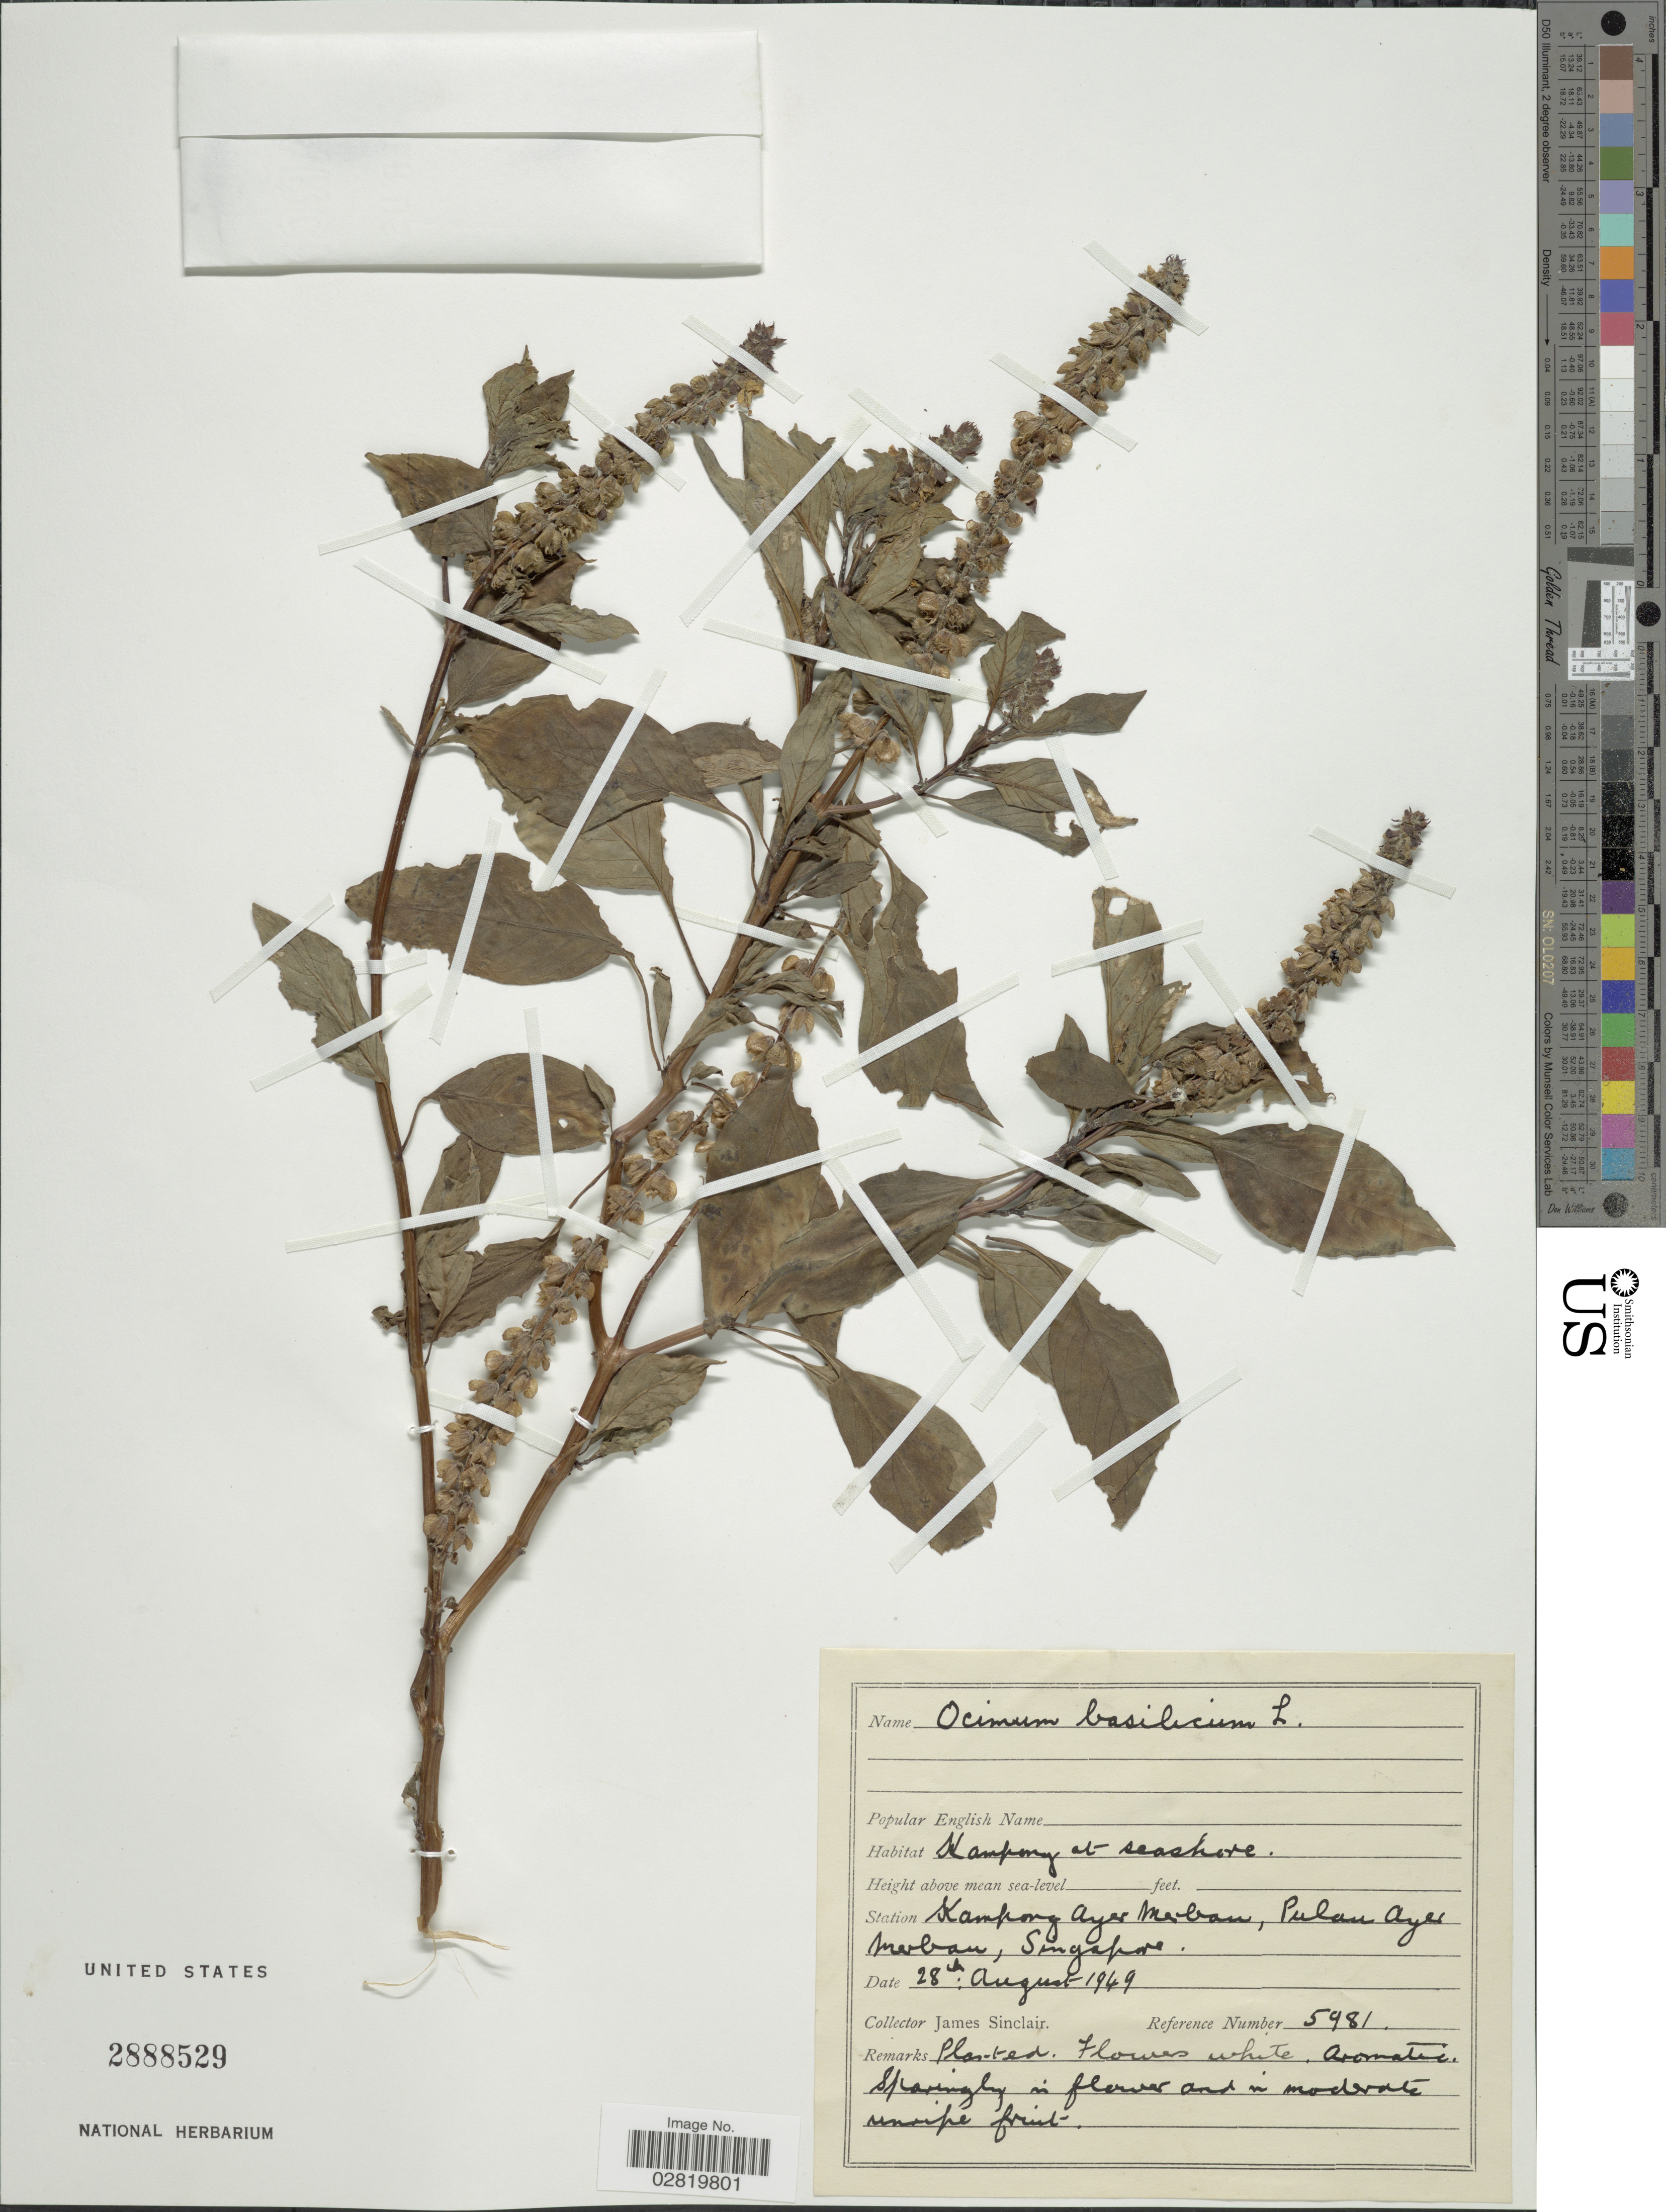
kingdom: Plantae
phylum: Tracheophyta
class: Magnoliopsida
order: Lamiales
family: Lamiaceae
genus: Ocimum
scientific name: Ocimum basilicum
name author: L.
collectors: J. Sinclair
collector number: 5981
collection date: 1949-08-28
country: Singapore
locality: Station Kampong Ayer Meban, Pulan Ayer Meban, Singapore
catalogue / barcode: US 2888529